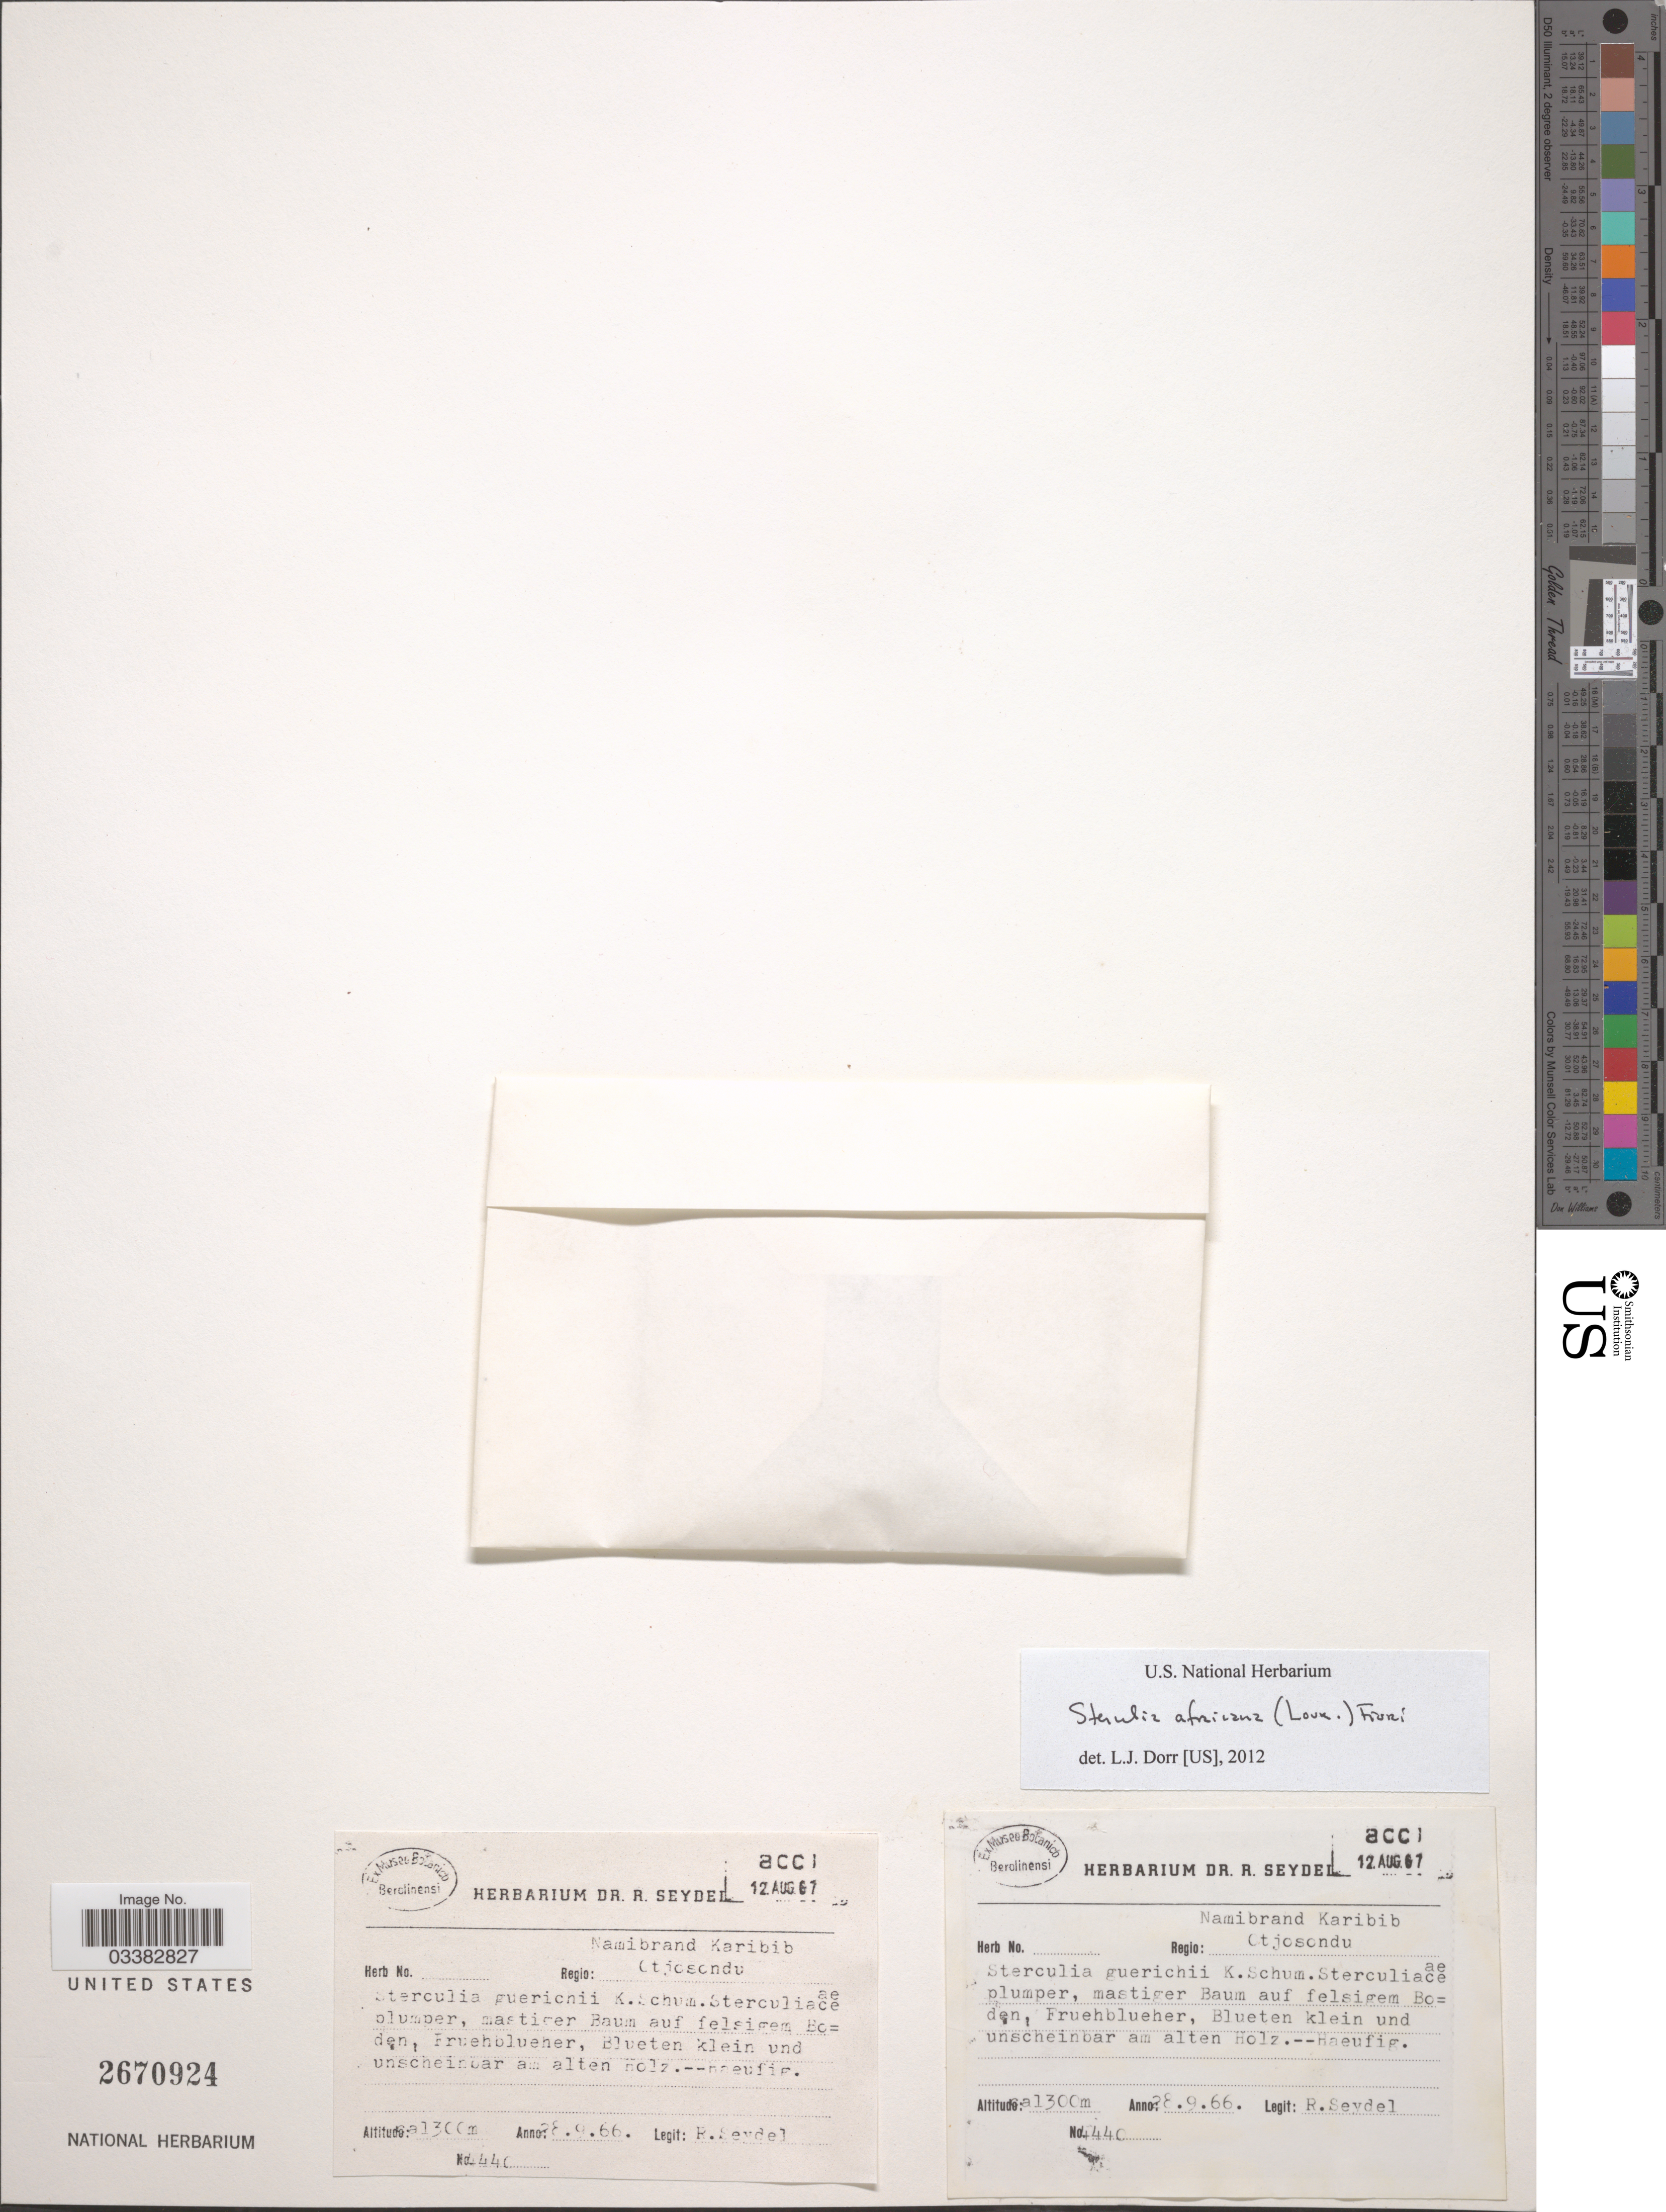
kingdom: Plantae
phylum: Tracheophyta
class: Magnoliopsida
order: Malvales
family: Malvaceae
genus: Sterculia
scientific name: Sterculia africana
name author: (Lour.) Fiori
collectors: R. Seydel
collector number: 4440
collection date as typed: Transcribed d/m/y: 28/9/66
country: Namibia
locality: Namibrand Karibib. Regio: Otjosondu.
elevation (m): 1300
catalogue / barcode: US 2670924